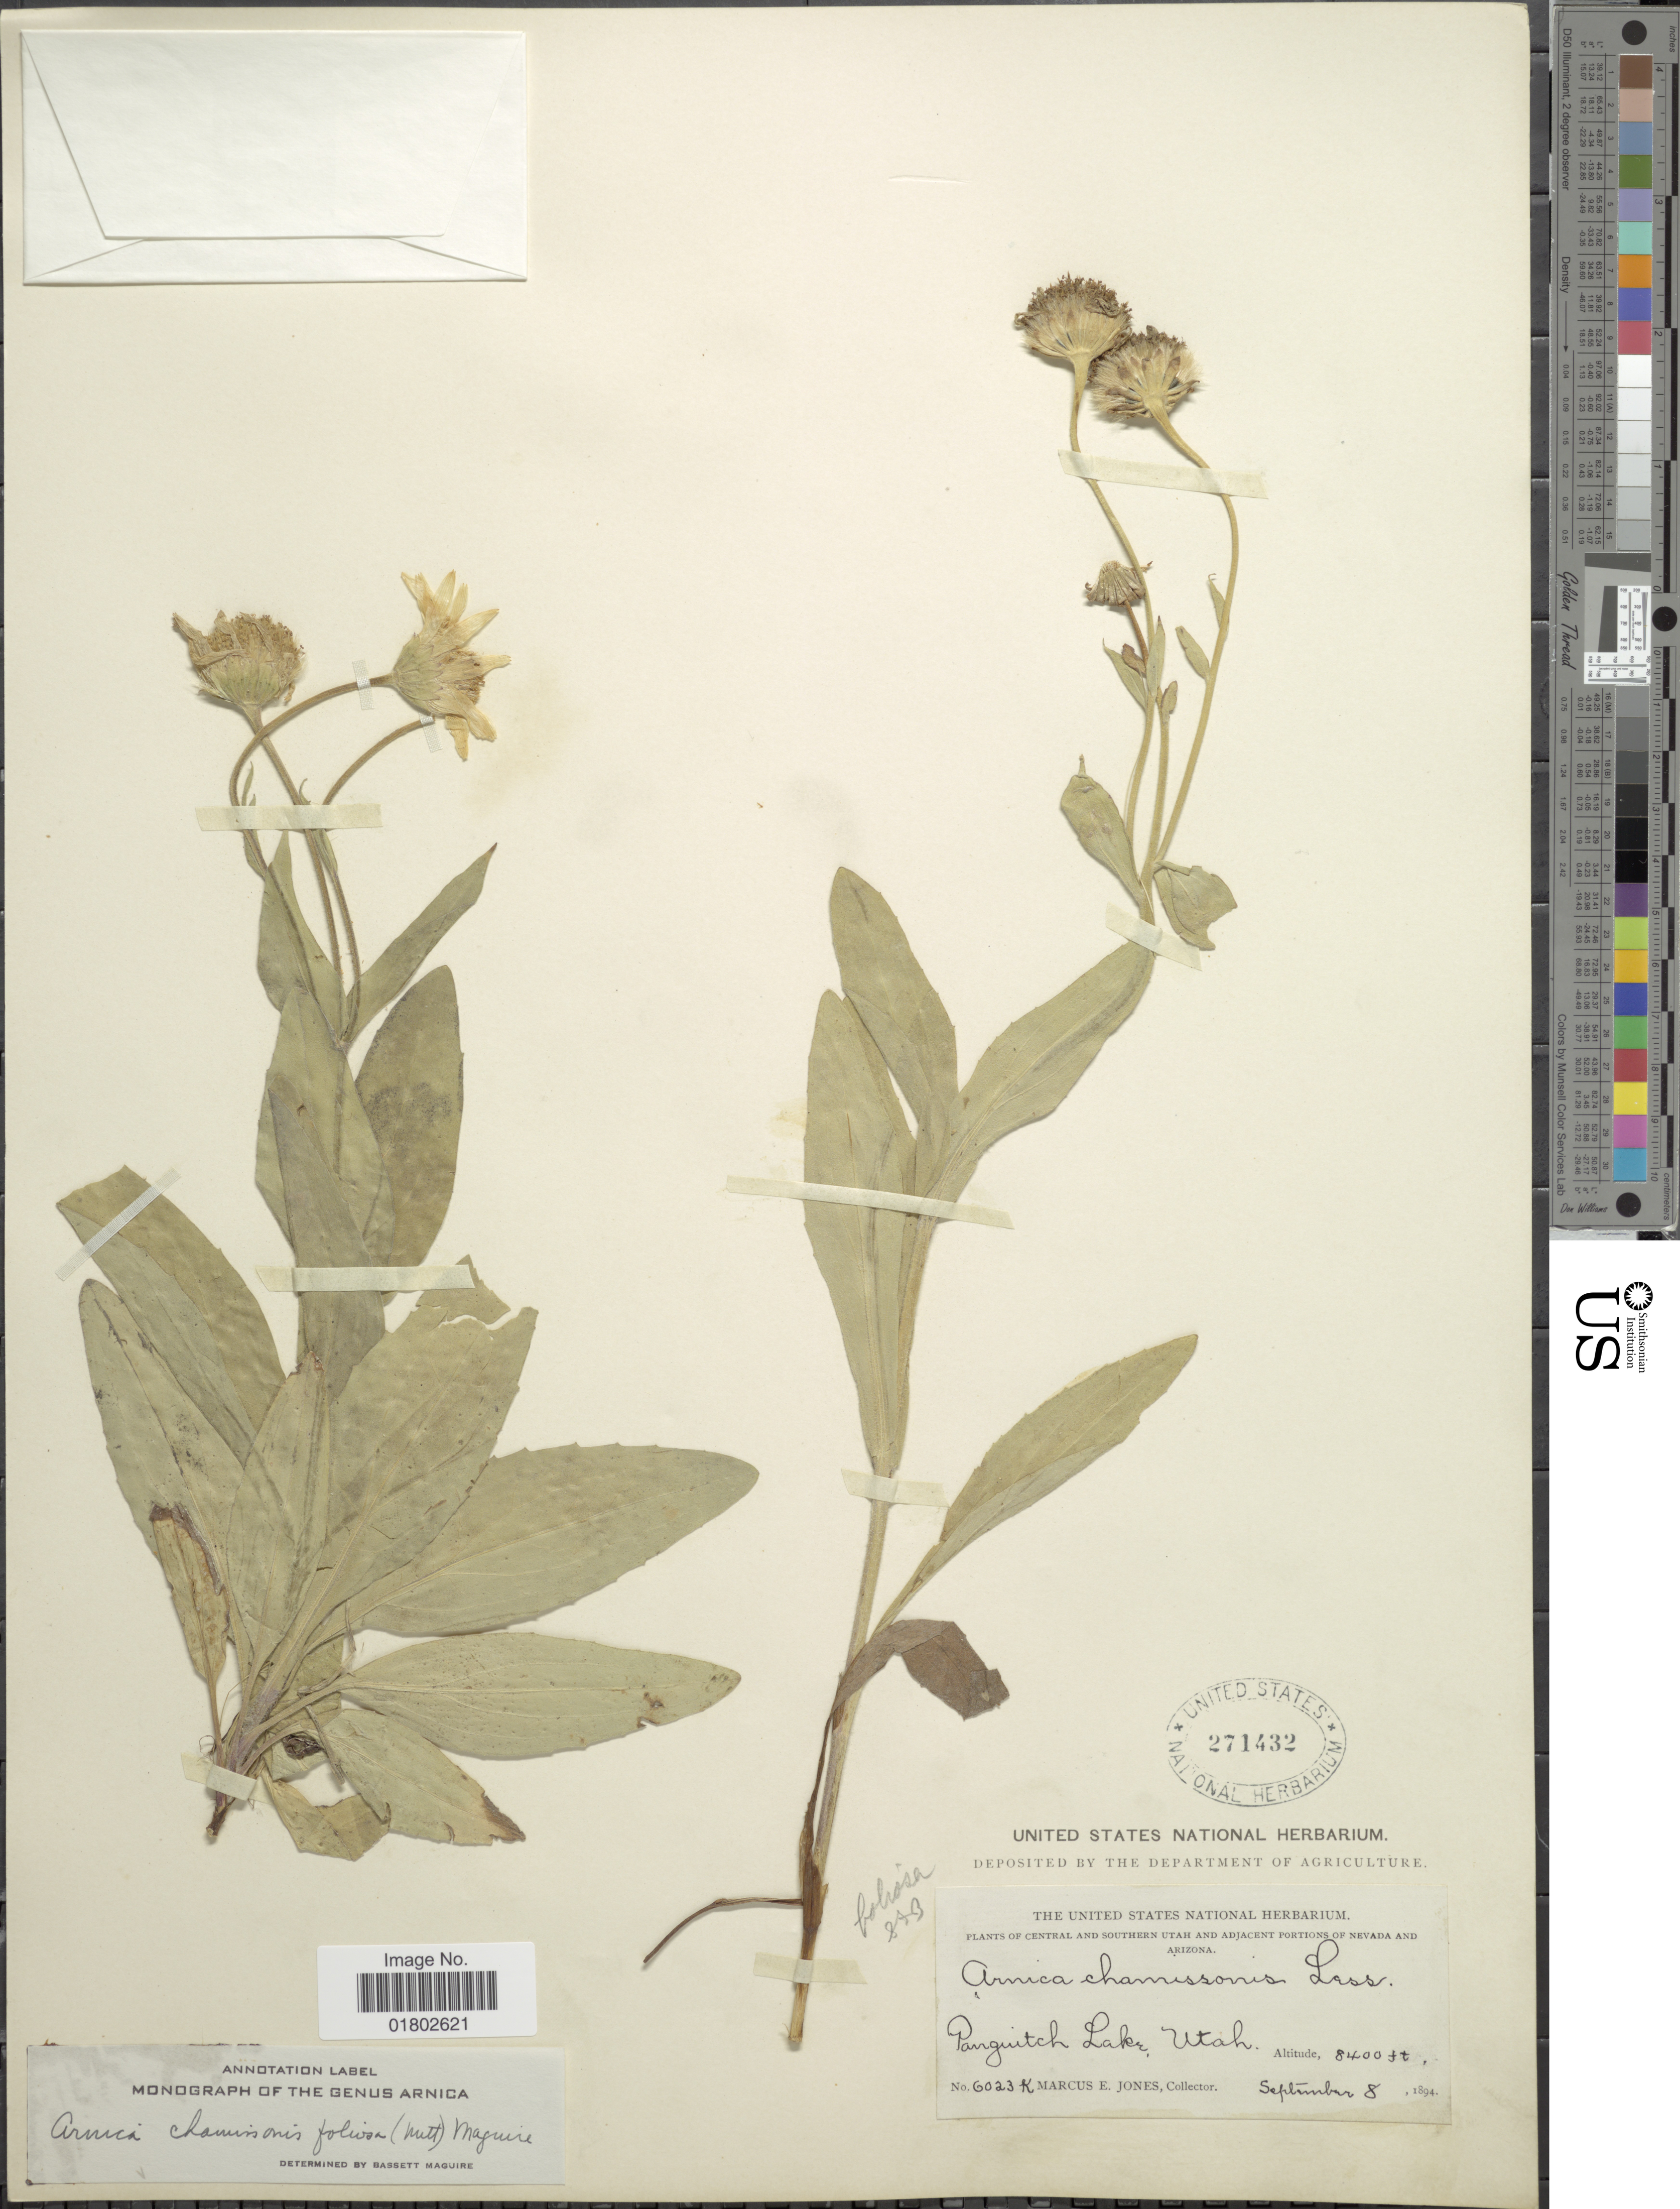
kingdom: Plantae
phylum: Tracheophyta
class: Magnoliopsida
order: Asterales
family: Asteraceae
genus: Arnica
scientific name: Arnica chamissonis subsp. foliosa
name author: (Nutt.) Maguire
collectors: M. E. Jones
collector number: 6023K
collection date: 1894-09-08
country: United States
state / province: Utah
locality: Central and Southern Utah, Panguitch Lake, and adjacent portions of Nevada and Arizona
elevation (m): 2560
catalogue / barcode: US 271432